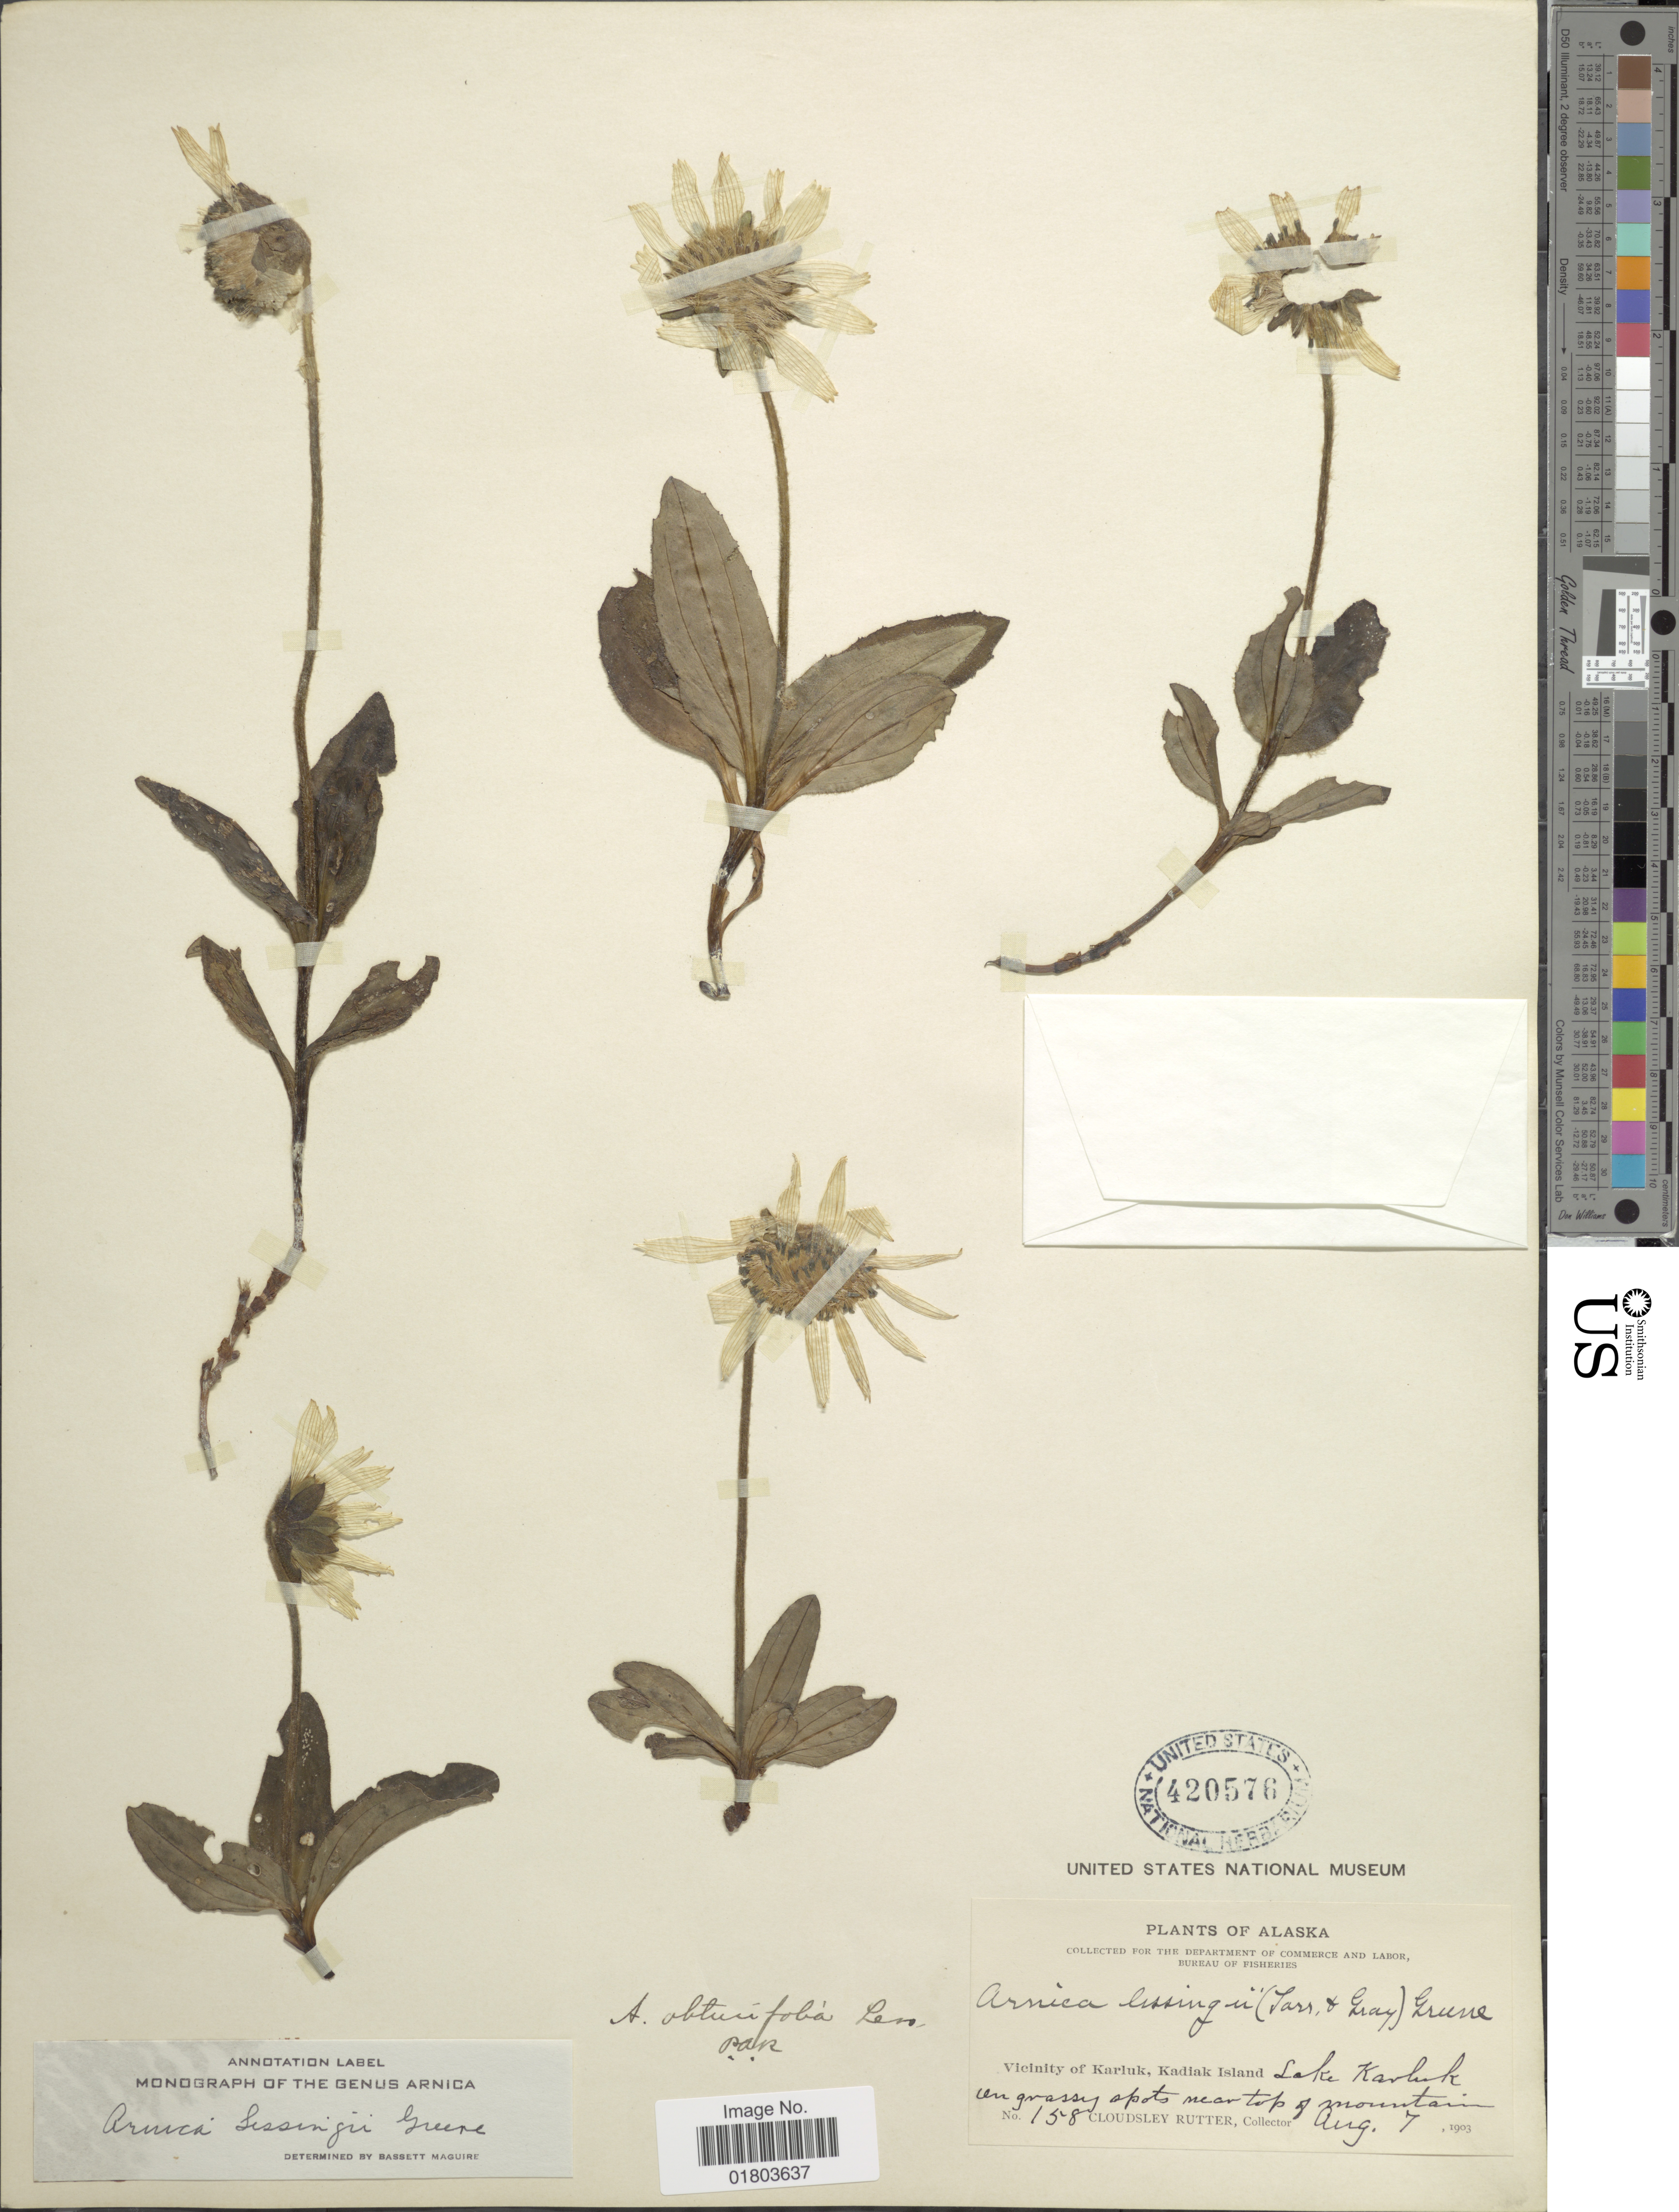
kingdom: Plantae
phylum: Tracheophyta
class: Magnoliopsida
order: Asterales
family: Asteraceae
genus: Arnica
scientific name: Arnica lessingii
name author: (Torr. & A. Gray) Greene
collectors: C. Rutter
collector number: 158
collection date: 1903-08-07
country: United States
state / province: Alaska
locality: Vicinity of Karluk, Kadiak Island, lake Karluk, On grassy spots near top of mountain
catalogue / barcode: US 420576